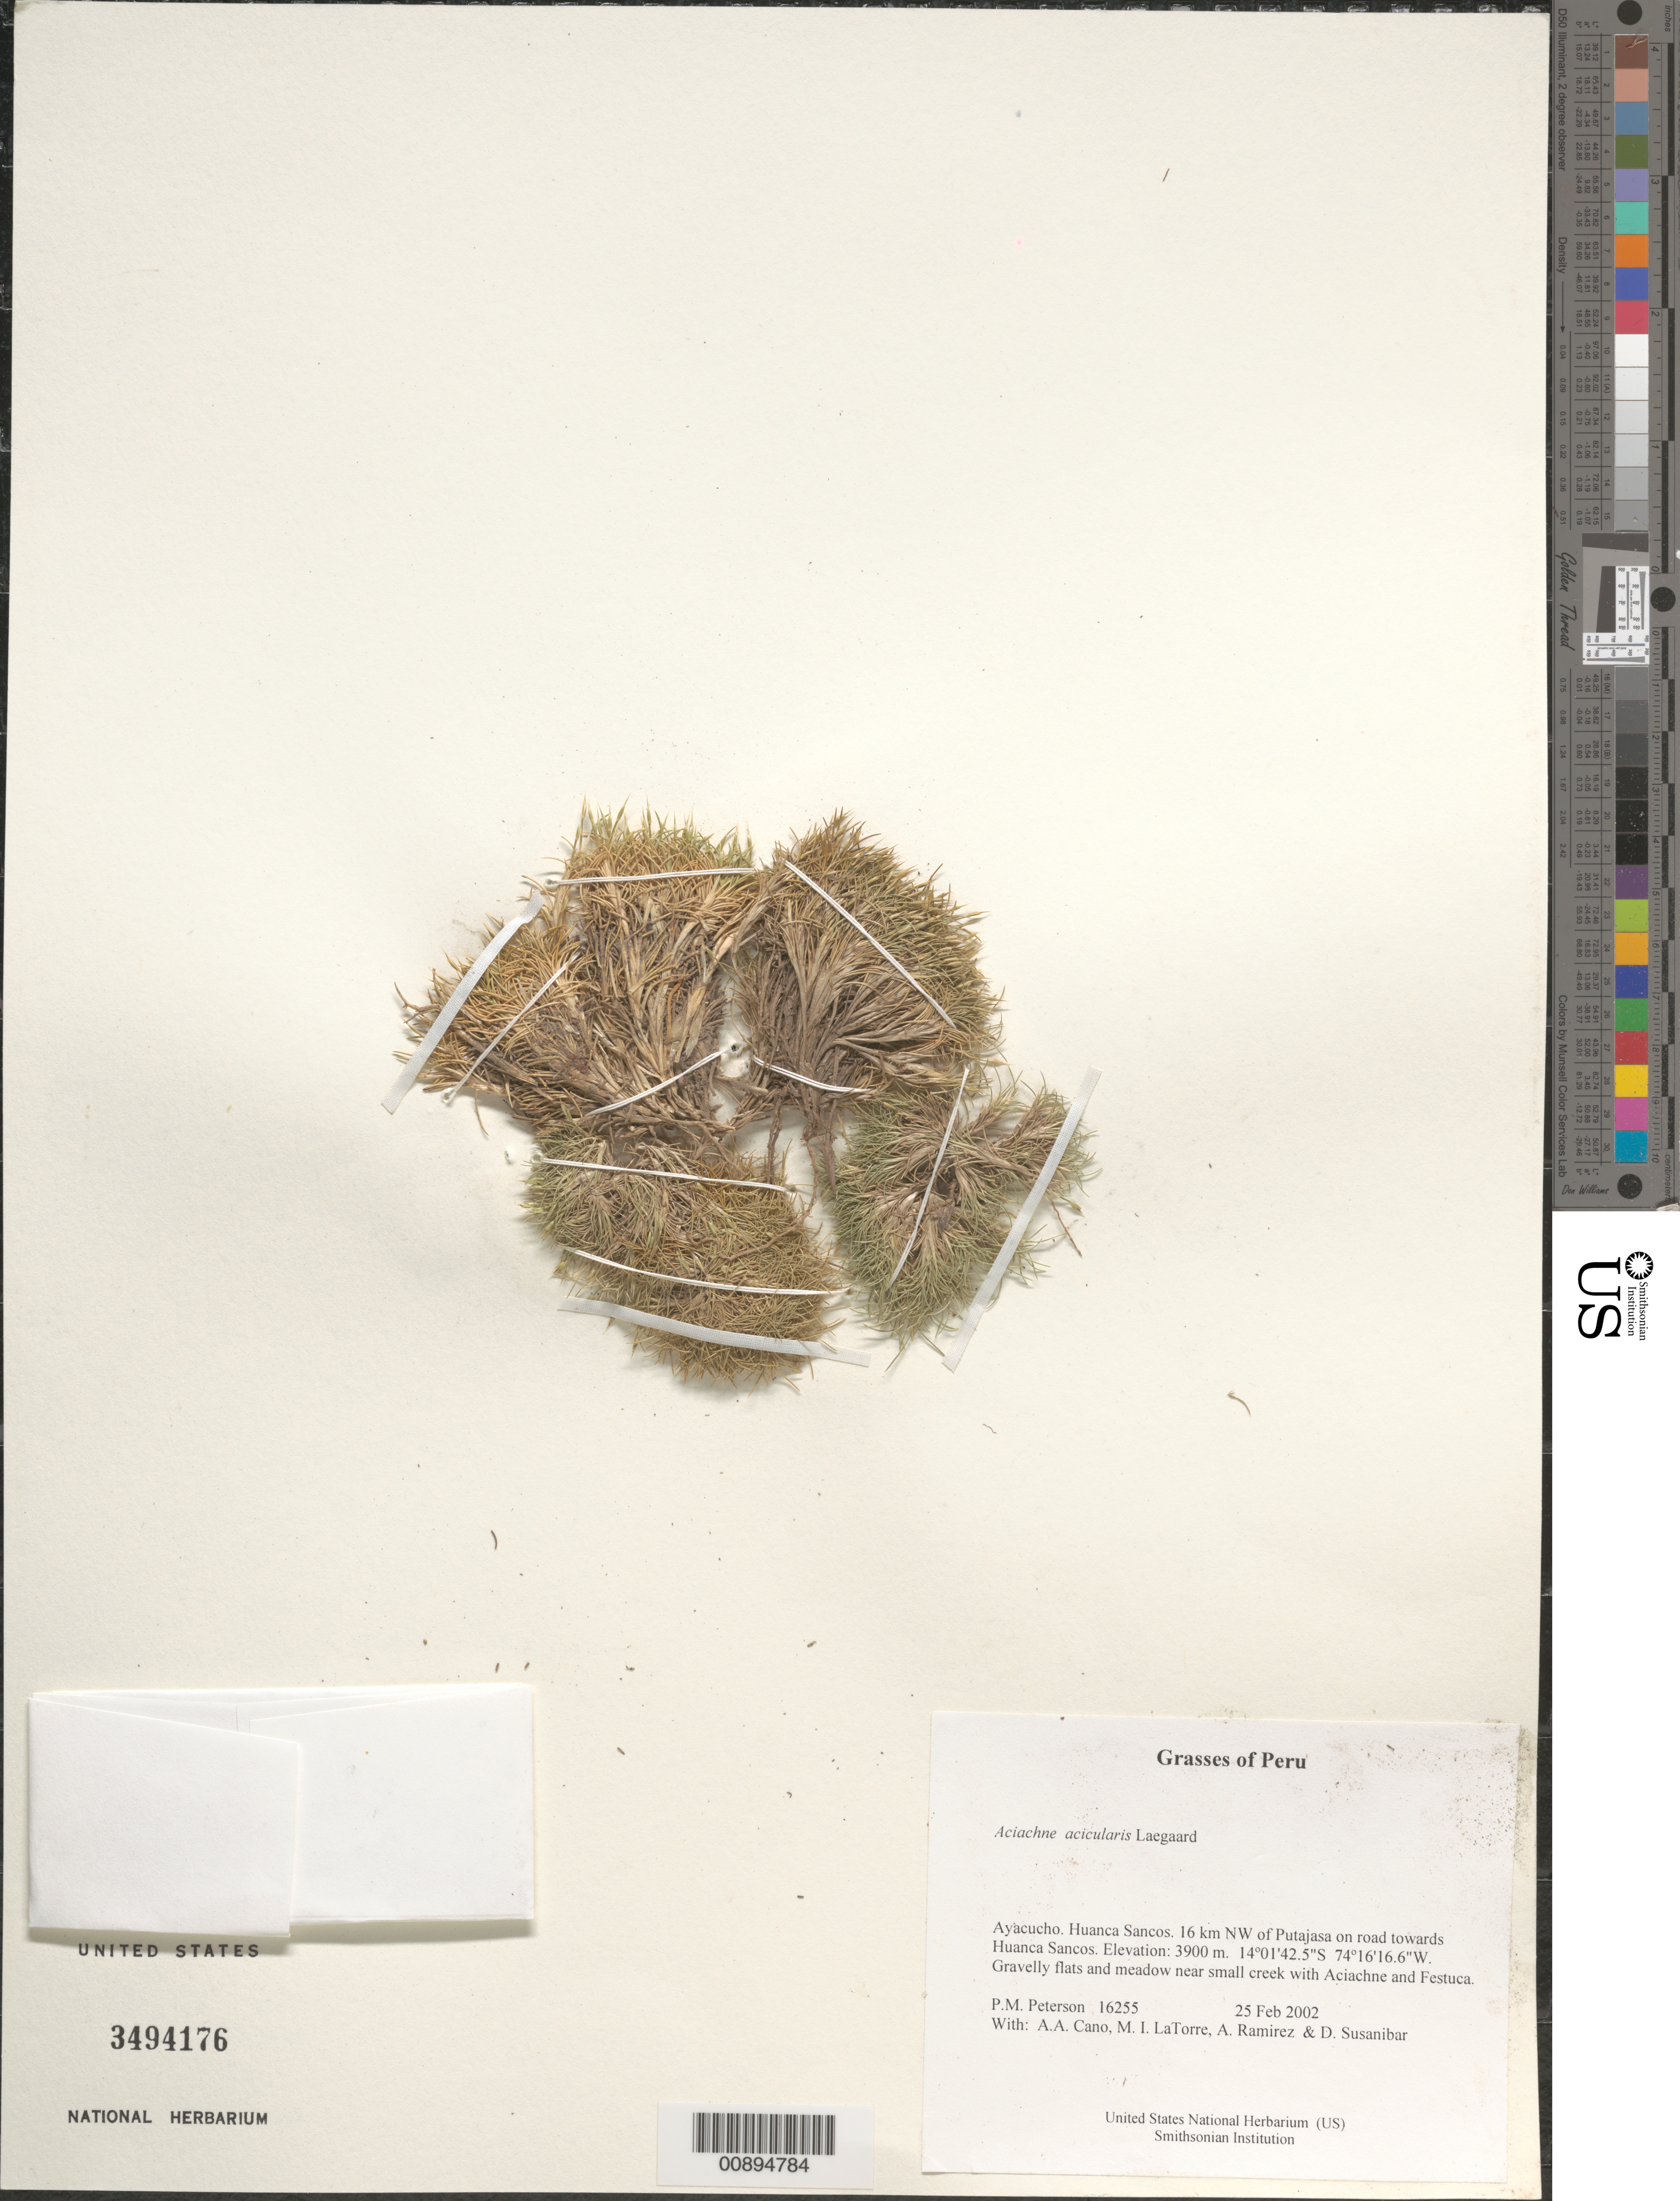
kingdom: Plantae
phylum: Tracheophyta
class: Liliopsida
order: Poales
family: Poaceae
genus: Aciachne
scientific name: Aciachne acicularis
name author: Lægaard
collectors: P. M. Peterson, A. Cano, M. I. La Torre, A. Ramírez & D. Susanibar Cruz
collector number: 16255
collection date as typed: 25 Feb 2002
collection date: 2002-02-25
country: Peru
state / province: Ayacucho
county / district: Huanca Sancos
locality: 16 km NW of Putajasa on road towards Huanca Sancos.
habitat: Gravelly flats and meadow near small creek with Aciachne and Festuca.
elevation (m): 3900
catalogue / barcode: US 3494176